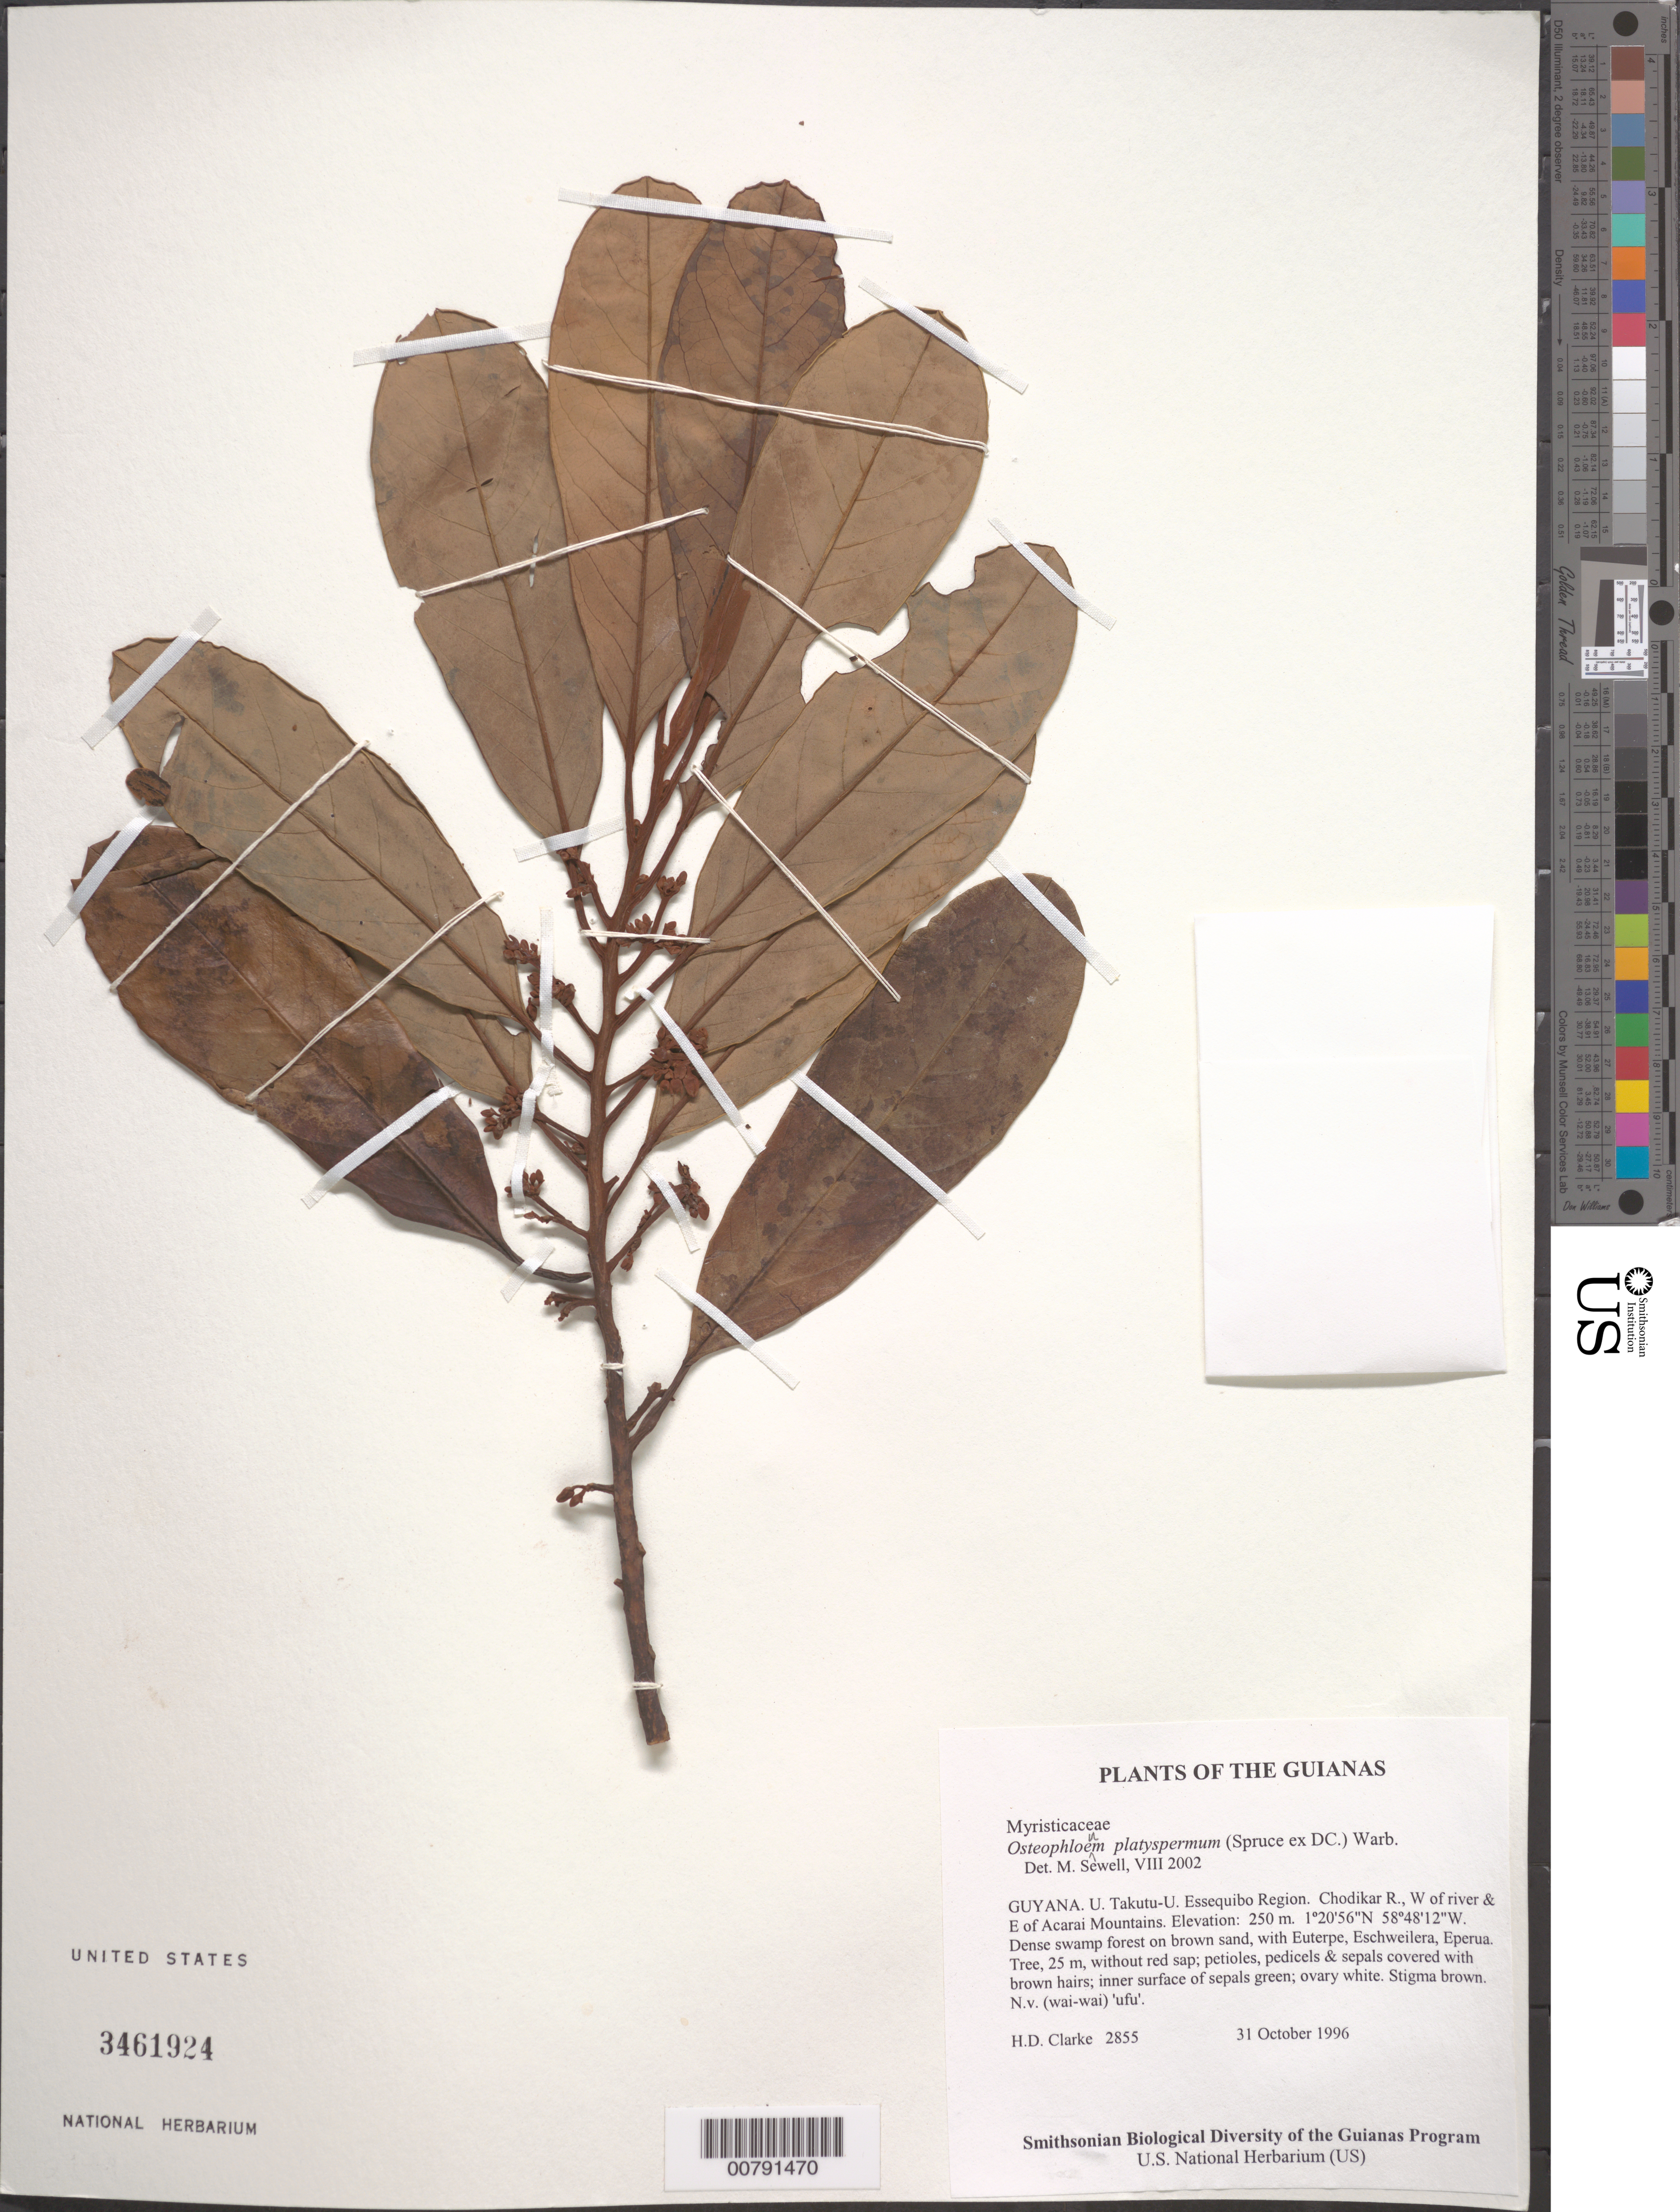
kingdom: Plantae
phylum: Tracheophyta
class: Magnoliopsida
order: Magnoliales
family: Myristicaceae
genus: Osteophloeum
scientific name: Osteophloeum platyspermum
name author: (A. DC.) Warb.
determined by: Sewell, M.; Vincent, M. A.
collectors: H. D. Clarke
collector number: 2855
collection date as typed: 31 October 1996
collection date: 1996-10-31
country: Guyana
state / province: U. Takutu-U. Essequibo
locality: Chodikar R., W of river & E of Acarai Mountains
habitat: Dense swamp forest on brown sand, with Euterpe, Eschweilera, Eperua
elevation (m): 250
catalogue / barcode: US 3461924